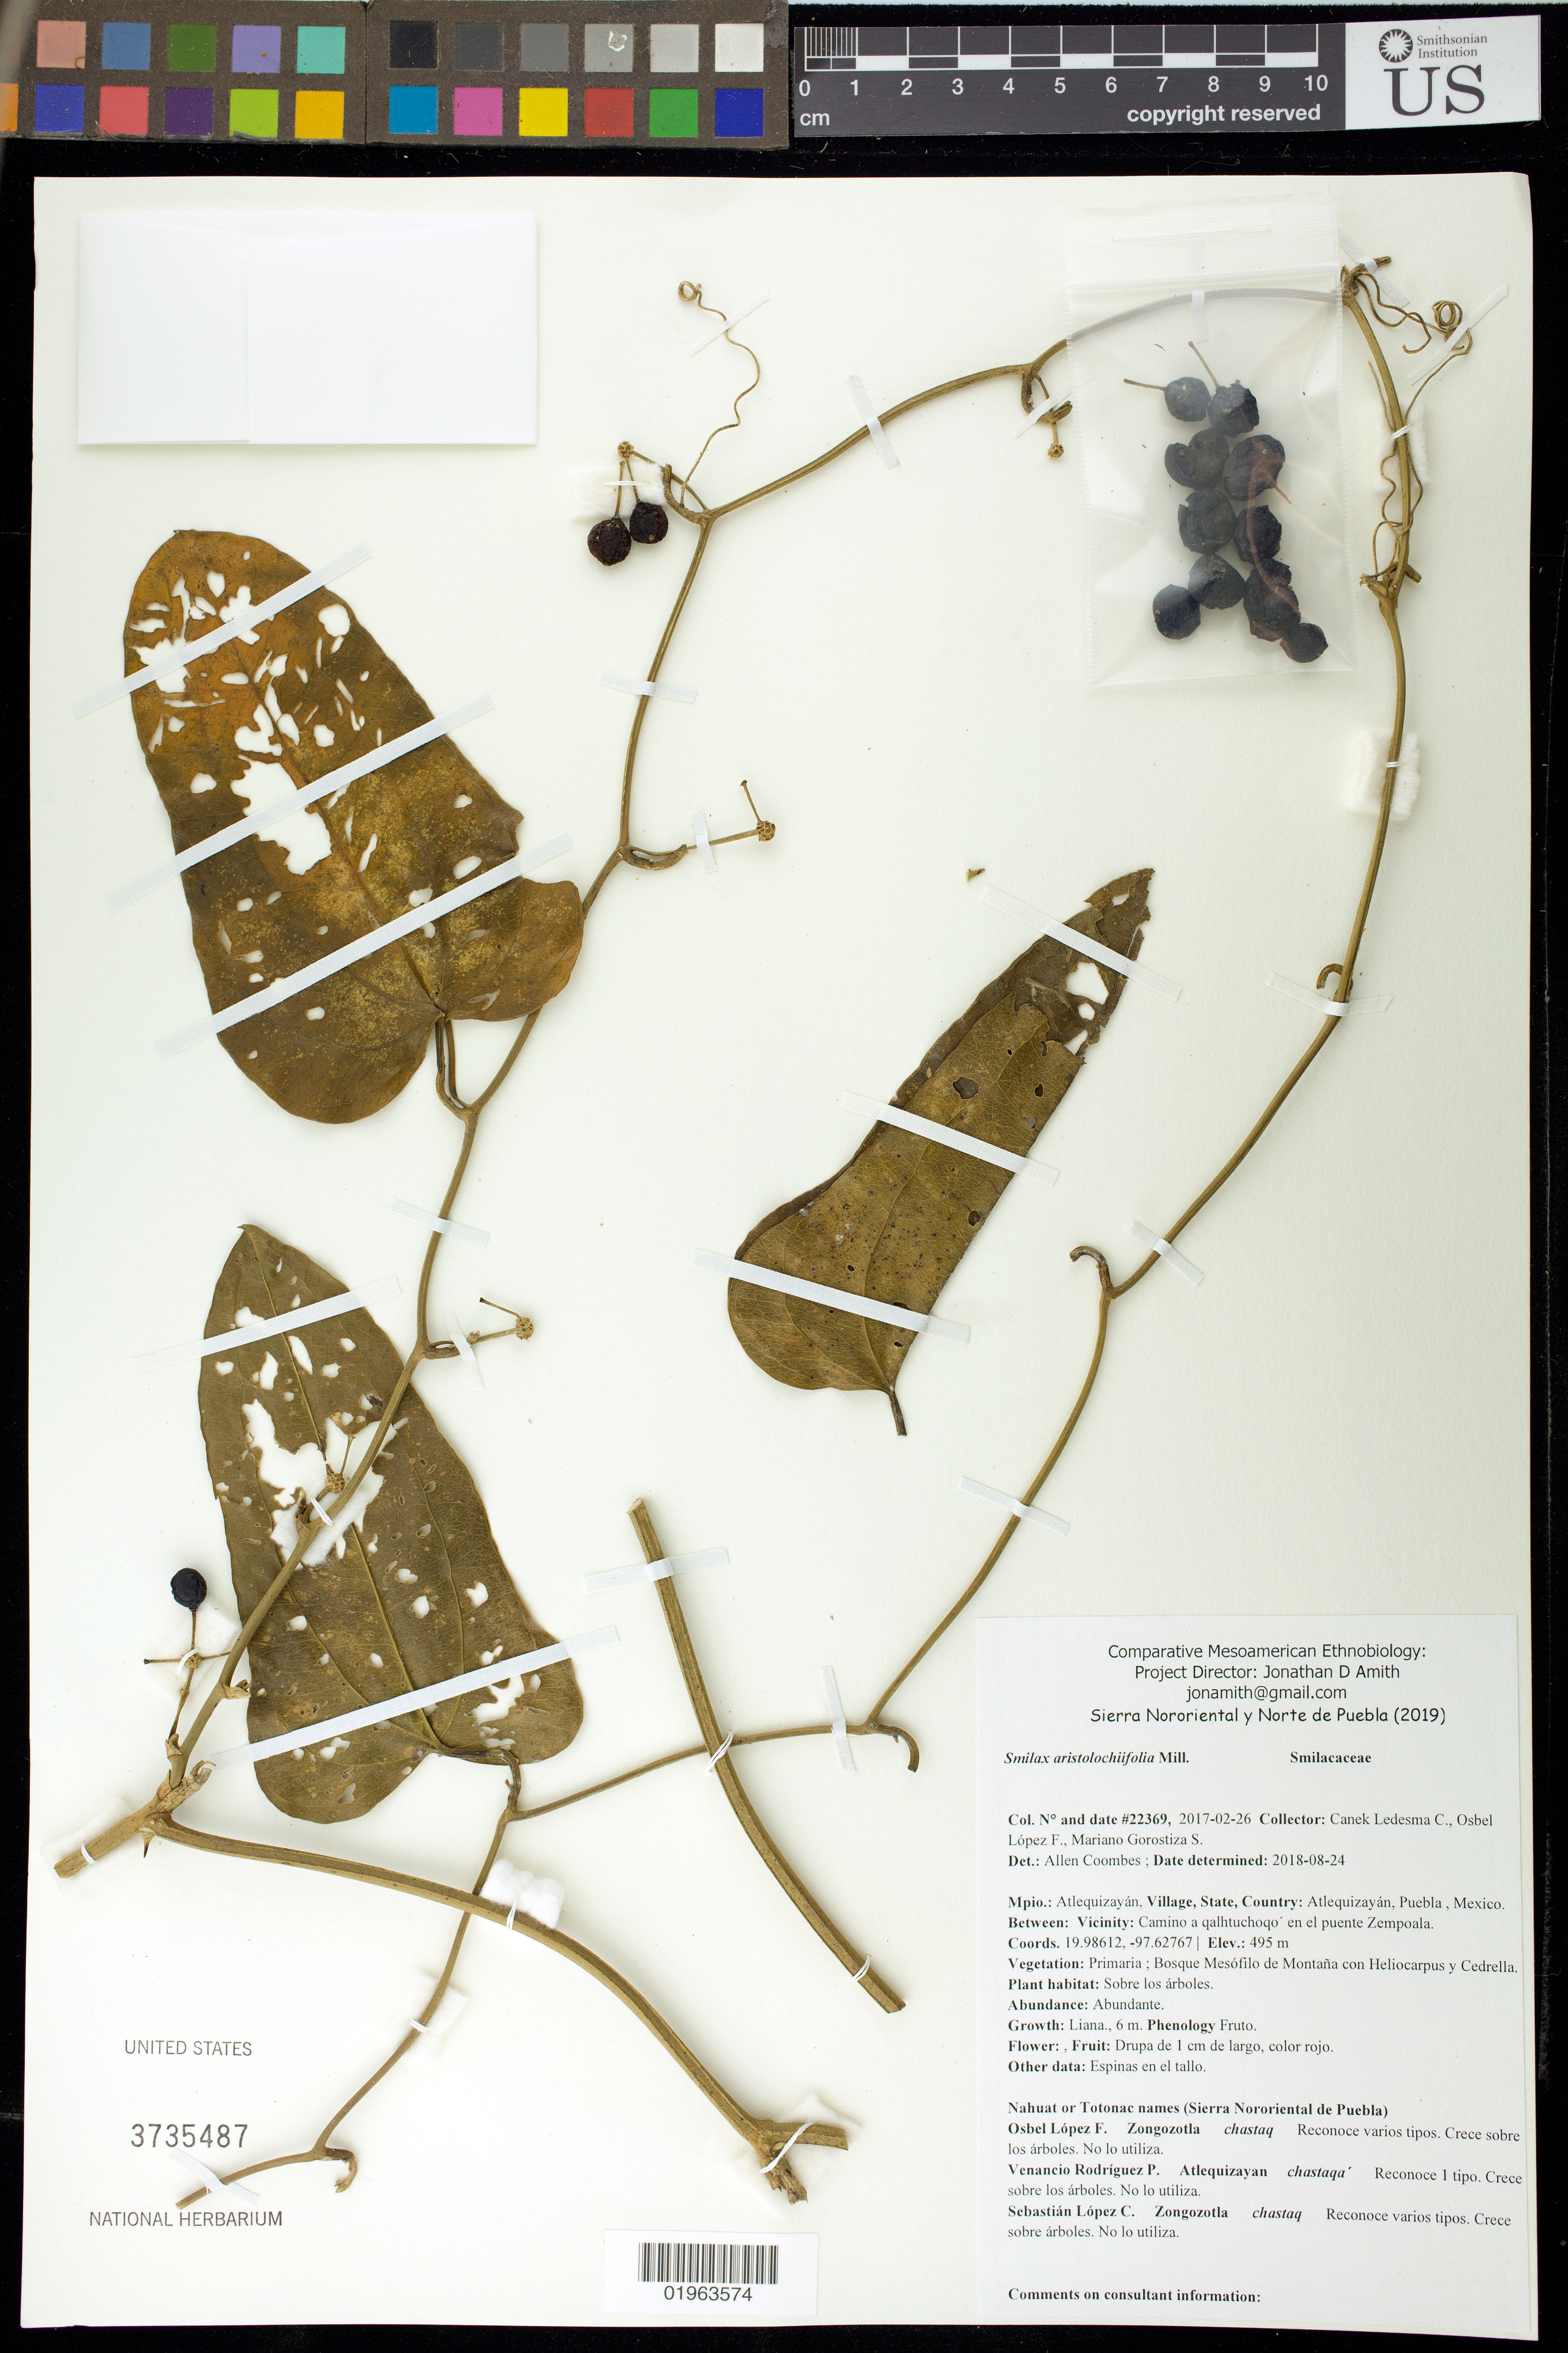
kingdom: Plantae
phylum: Tracheophyta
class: Liliopsida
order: Liliales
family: Smilacaceae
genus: Smilax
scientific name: Smilax aristolochiifolia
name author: Mill.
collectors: Canek Ledesma C., M. Gorostiza S. & F. Lopéz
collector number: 22369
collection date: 1917-02-26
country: Mexico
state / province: Puebla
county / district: Atlequizayan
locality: Camino a qalhtuchoqo en el puente Zempoala.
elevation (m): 495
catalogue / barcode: US 3735487